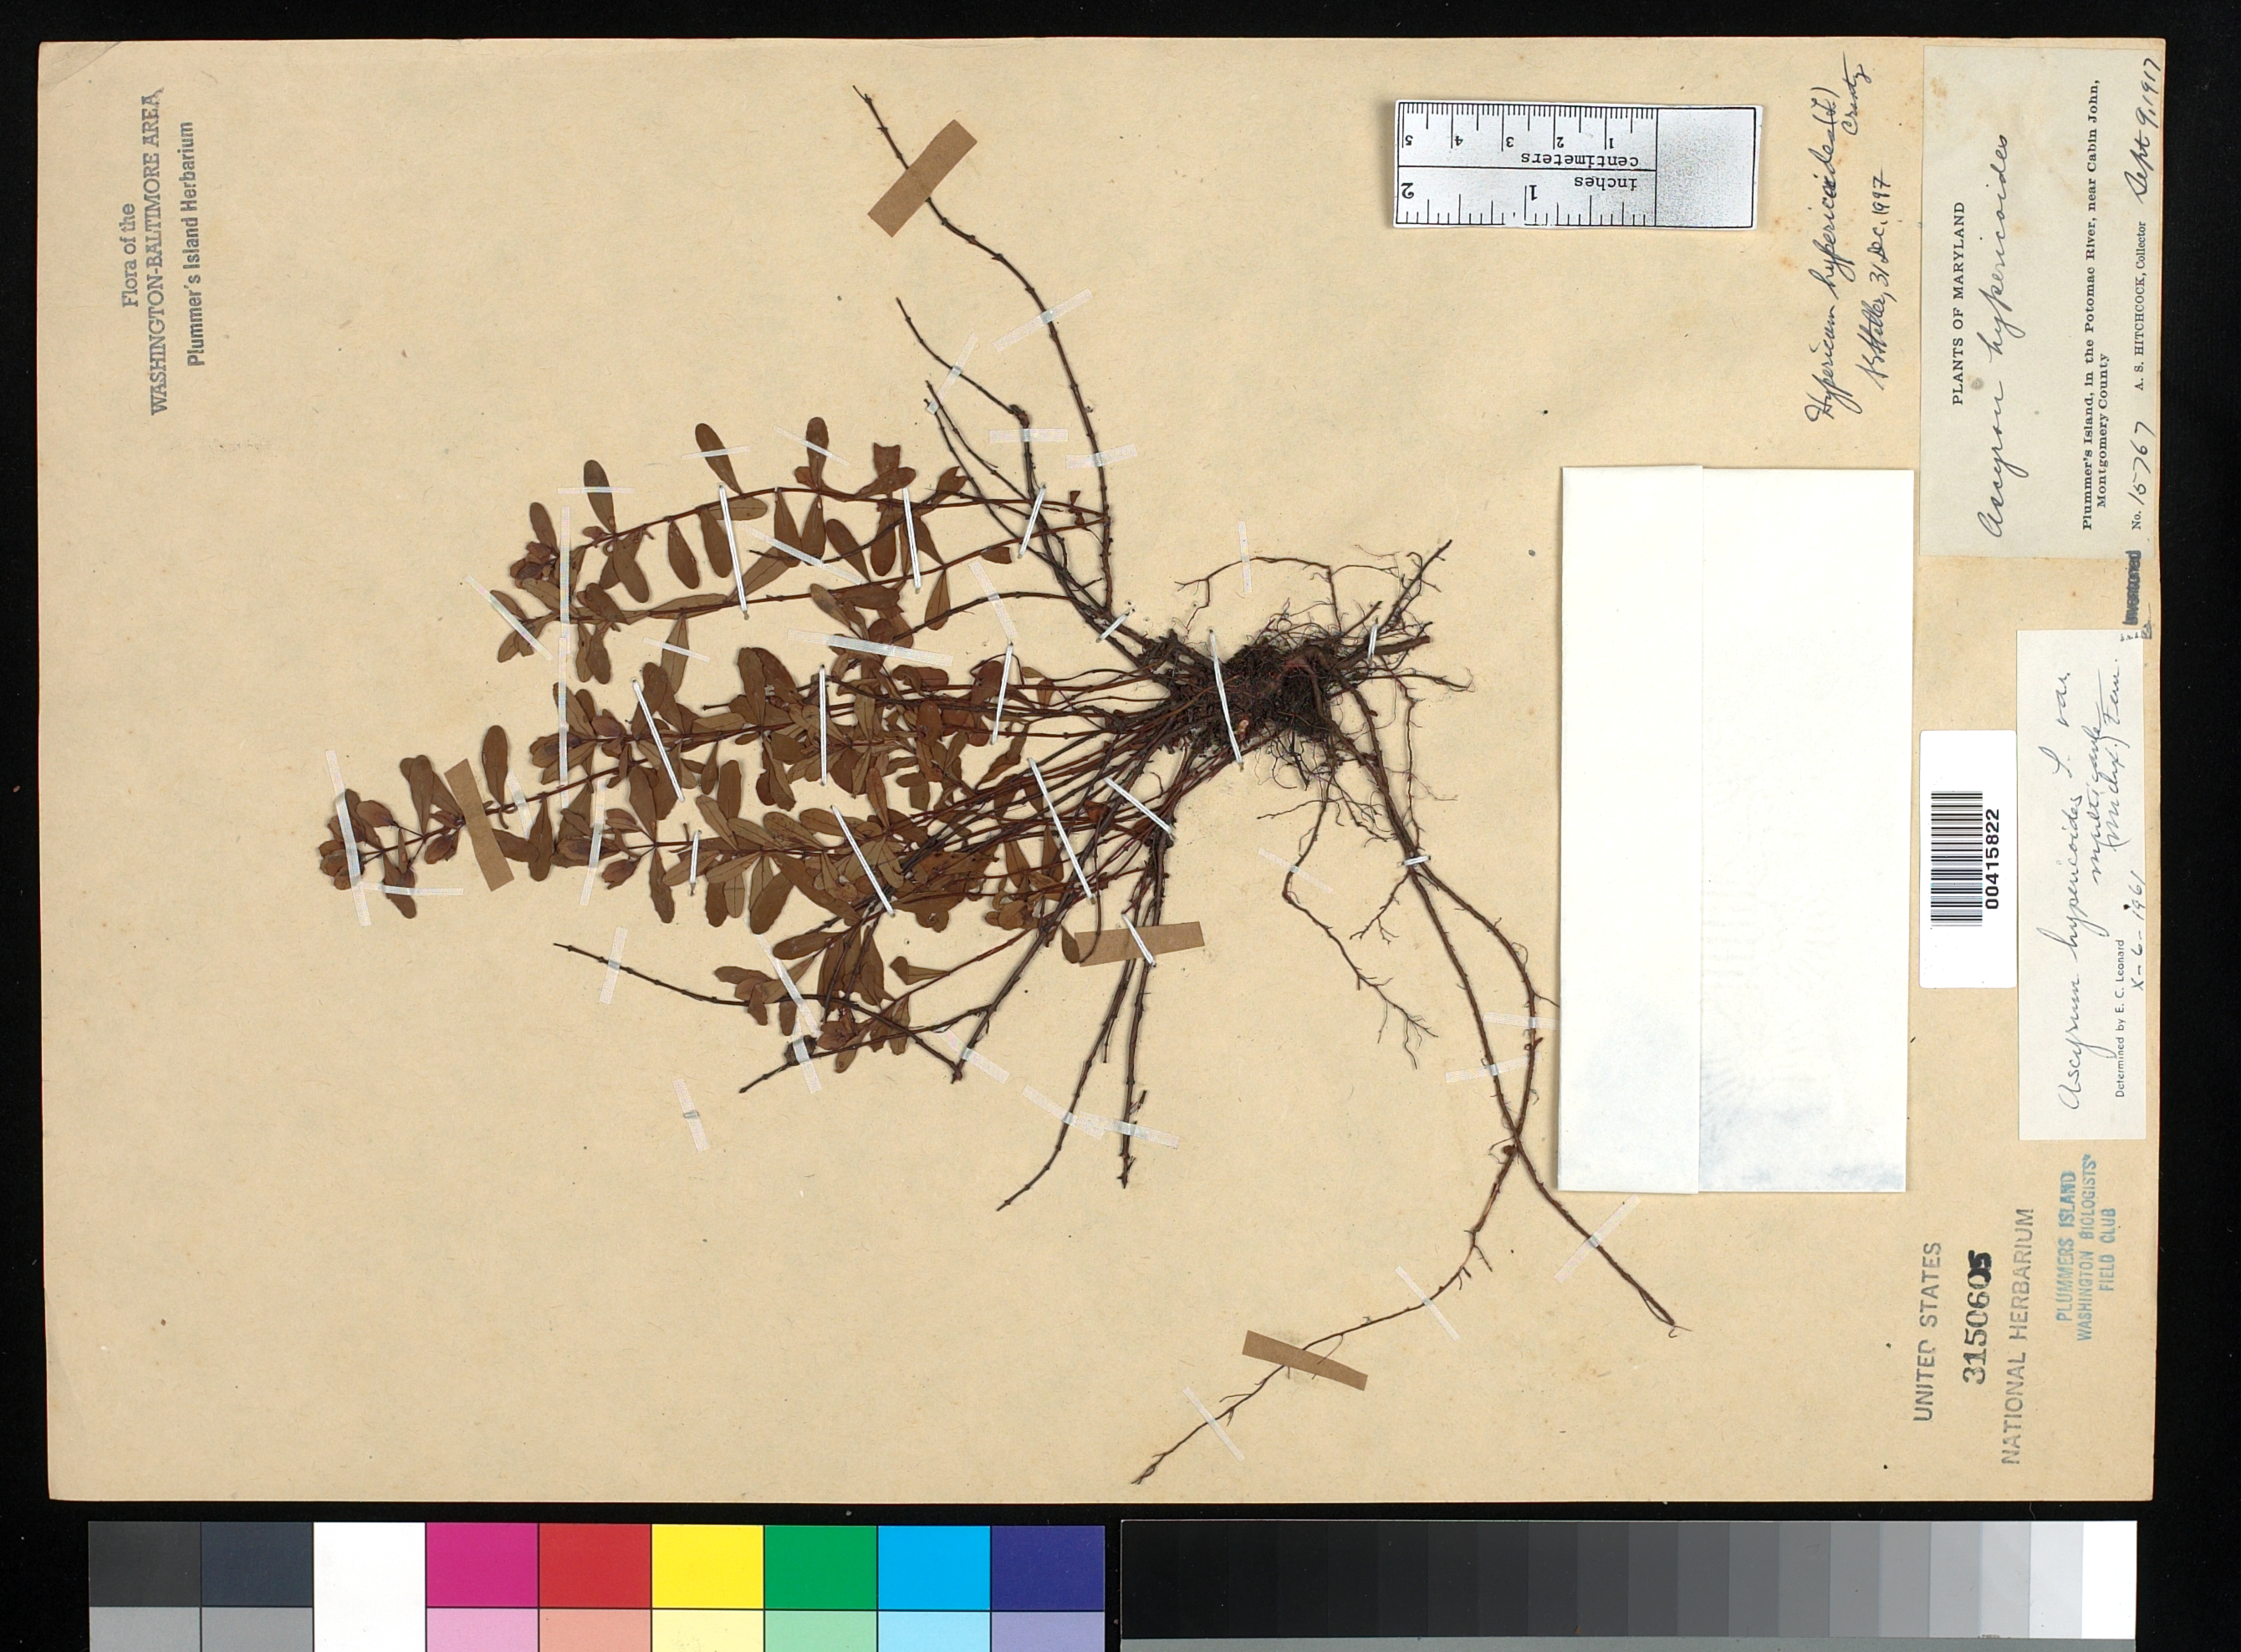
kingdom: Plantae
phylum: Tracheophyta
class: Magnoliopsida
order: Malpighiales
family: Hypericaceae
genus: Hypericum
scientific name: Hypericum hypericoides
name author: (L.) Crantz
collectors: A. S. Hitchcock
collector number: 15767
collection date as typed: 09 Sep 1917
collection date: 1917-09-09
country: United States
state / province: Maryland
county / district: Montgomery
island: Plummers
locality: Plummer's Island Plummers Island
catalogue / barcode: US 3150605